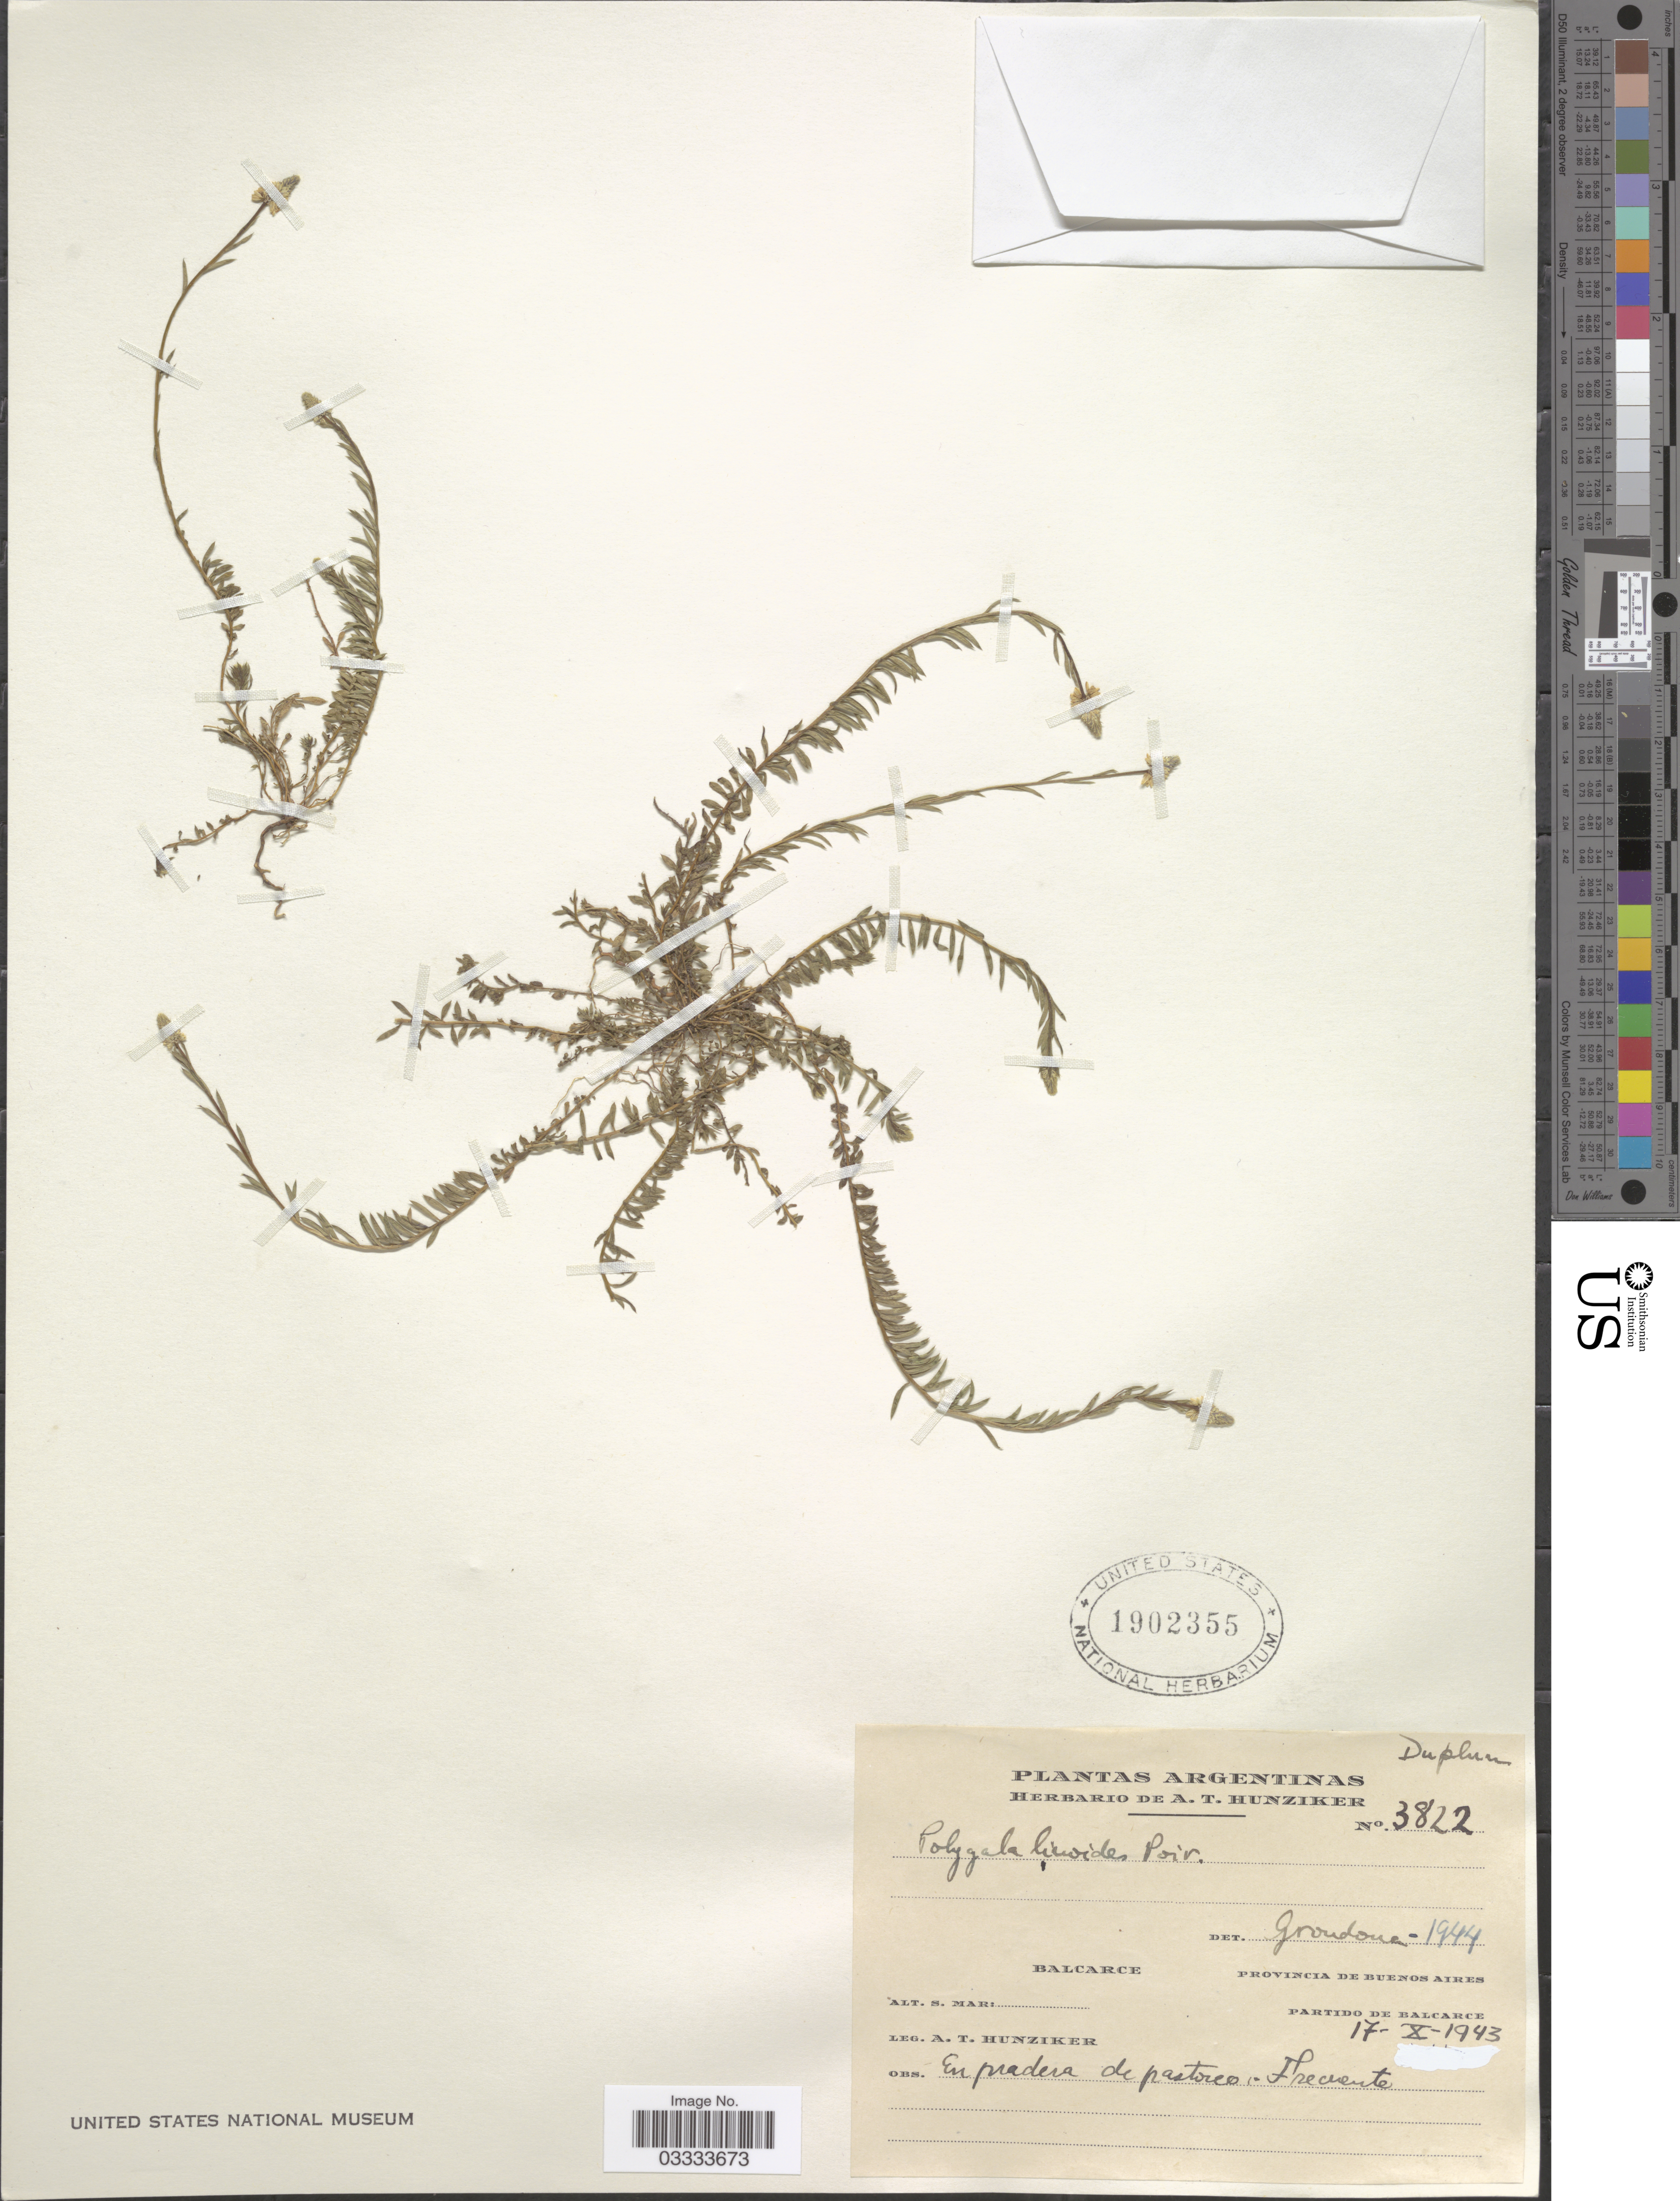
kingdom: Plantae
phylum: Tracheophyta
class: Magnoliopsida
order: Fabales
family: Polygalaceae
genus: Polygala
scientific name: Polygala linoides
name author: Poir.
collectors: A. T. Hunziker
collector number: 3822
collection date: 1943-10-17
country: Argentina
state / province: Buenos Aires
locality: Balcarce. Partido de Balcarce.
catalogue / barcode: US 1902355